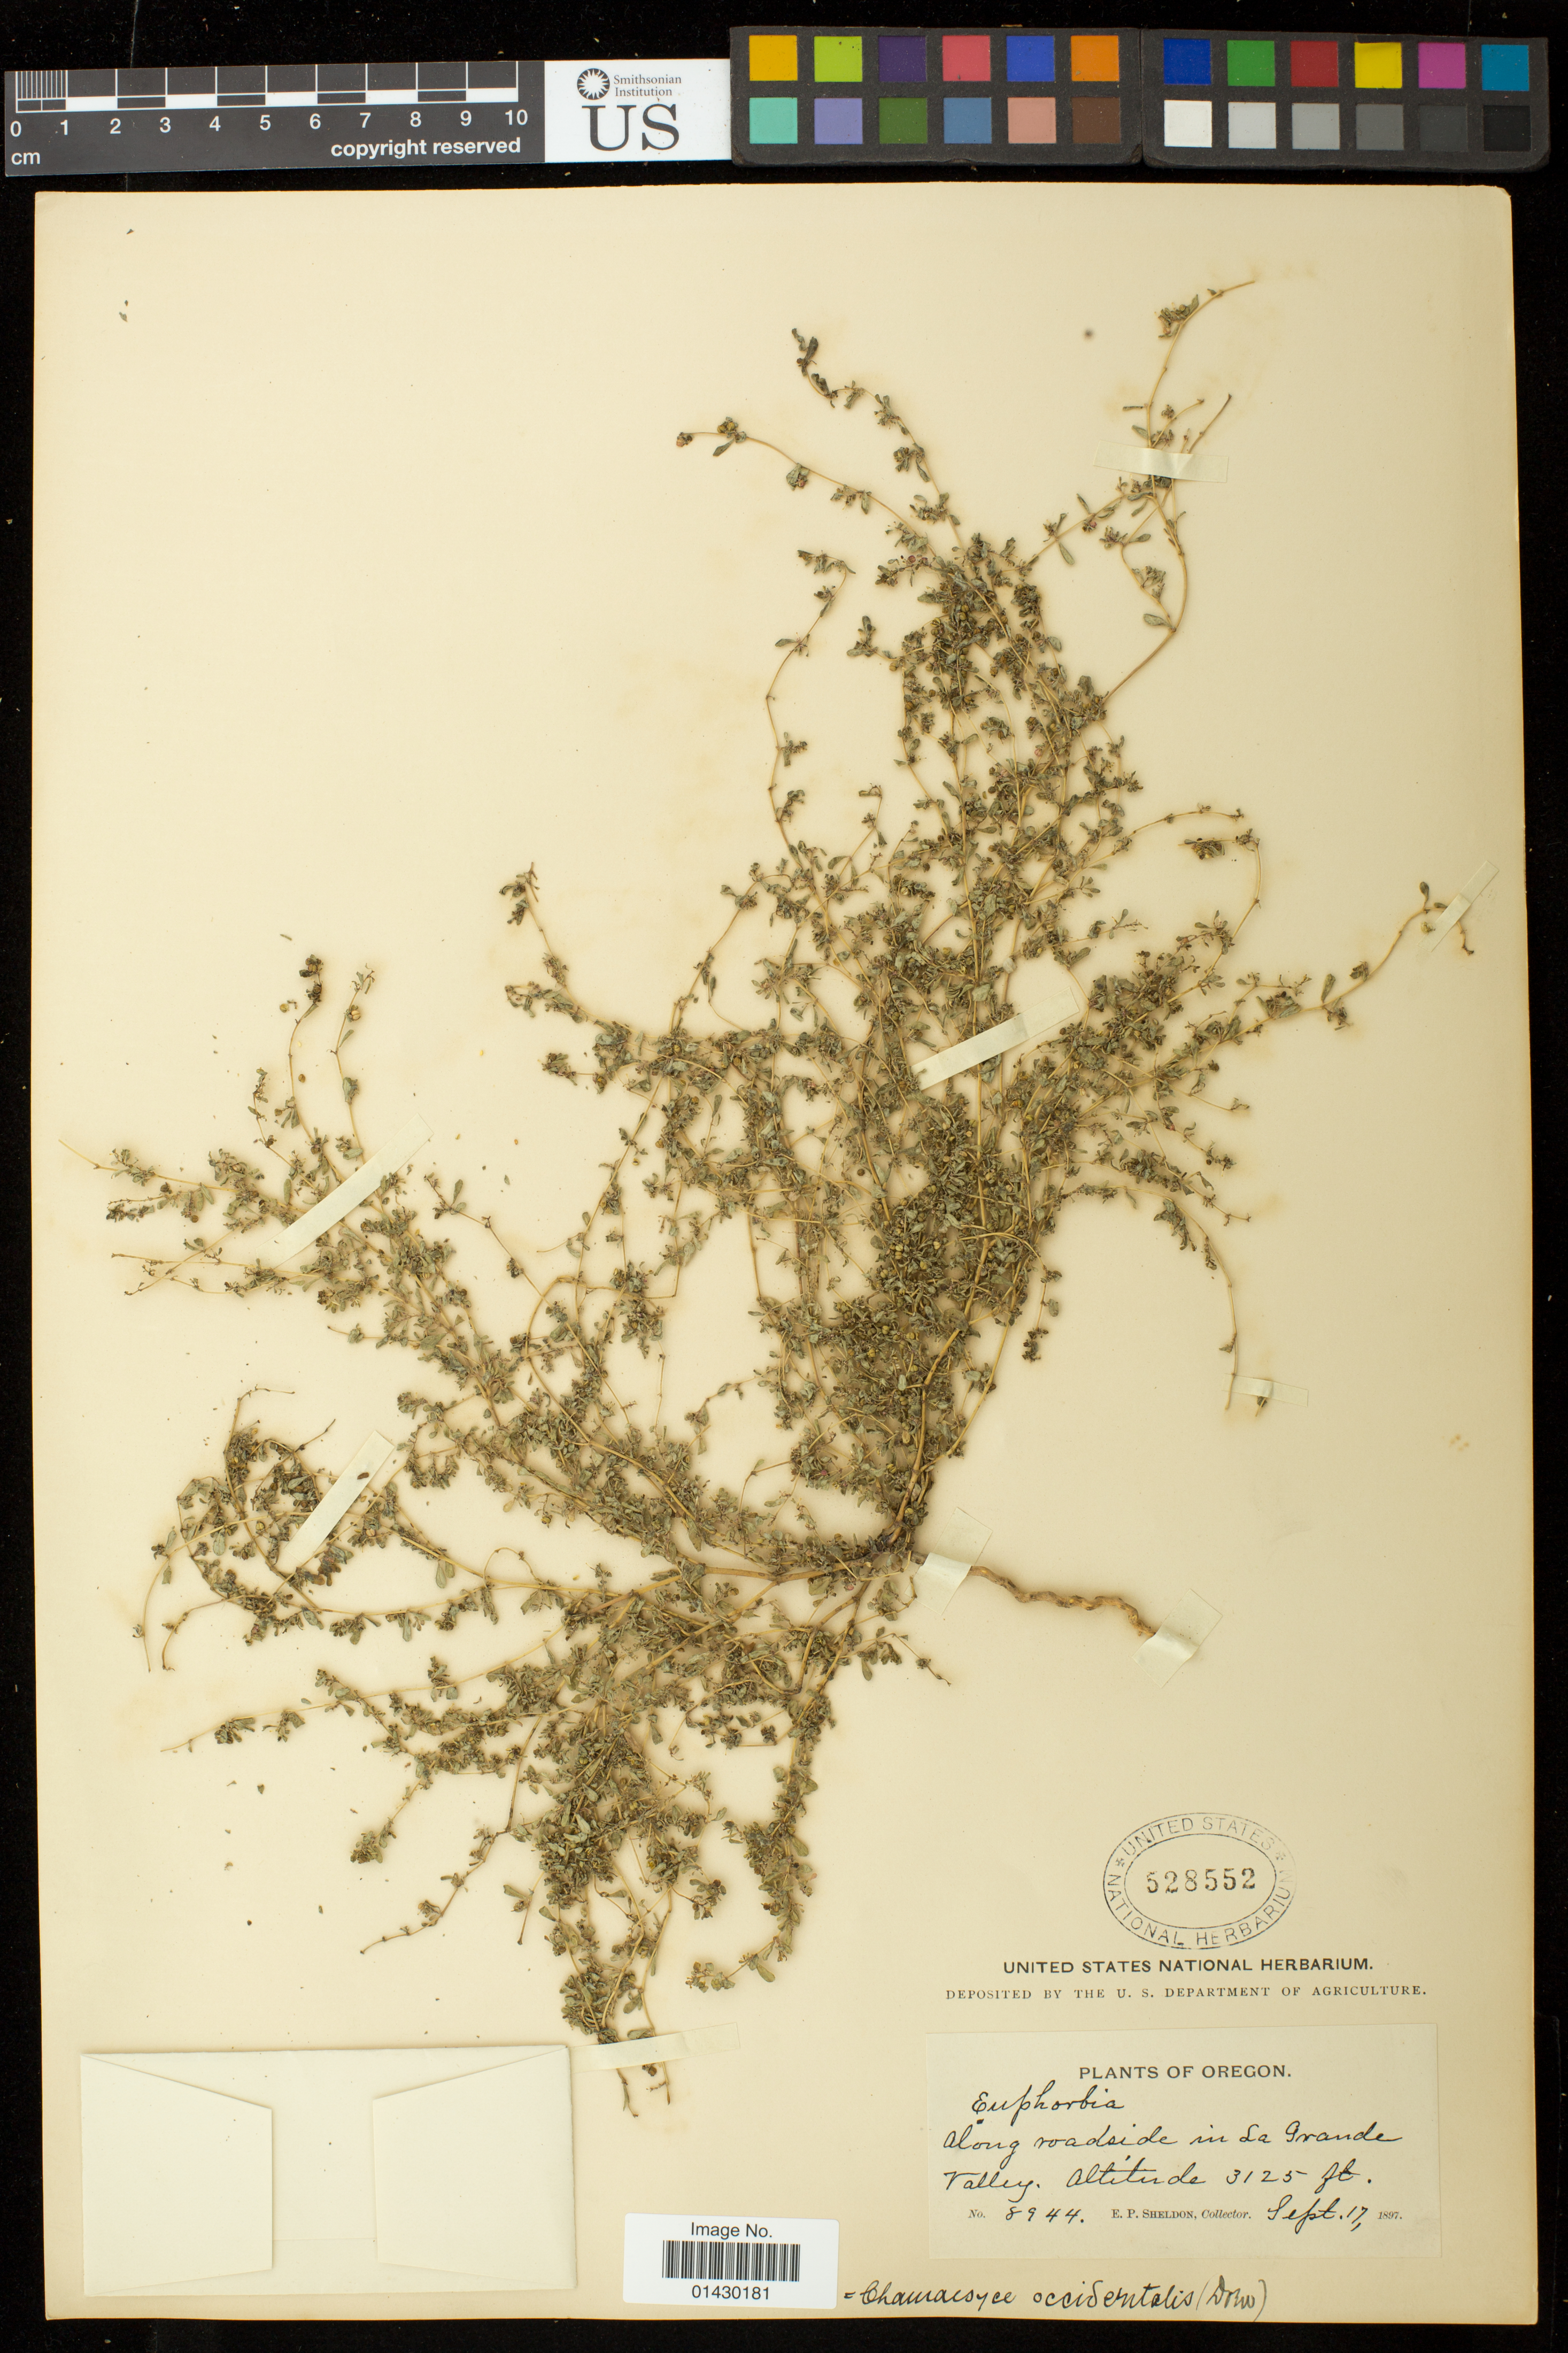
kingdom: Plantae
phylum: Tracheophyta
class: Magnoliopsida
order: Malpighiales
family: Euphorbiaceae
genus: Euphorbia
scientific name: Euphorbia serpillifolia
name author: Pers.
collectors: E. P. Sheldon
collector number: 8944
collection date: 1897-09-17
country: United States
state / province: Oregon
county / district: Union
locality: Along roadside in La Grande Valley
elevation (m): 952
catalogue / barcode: US 528552